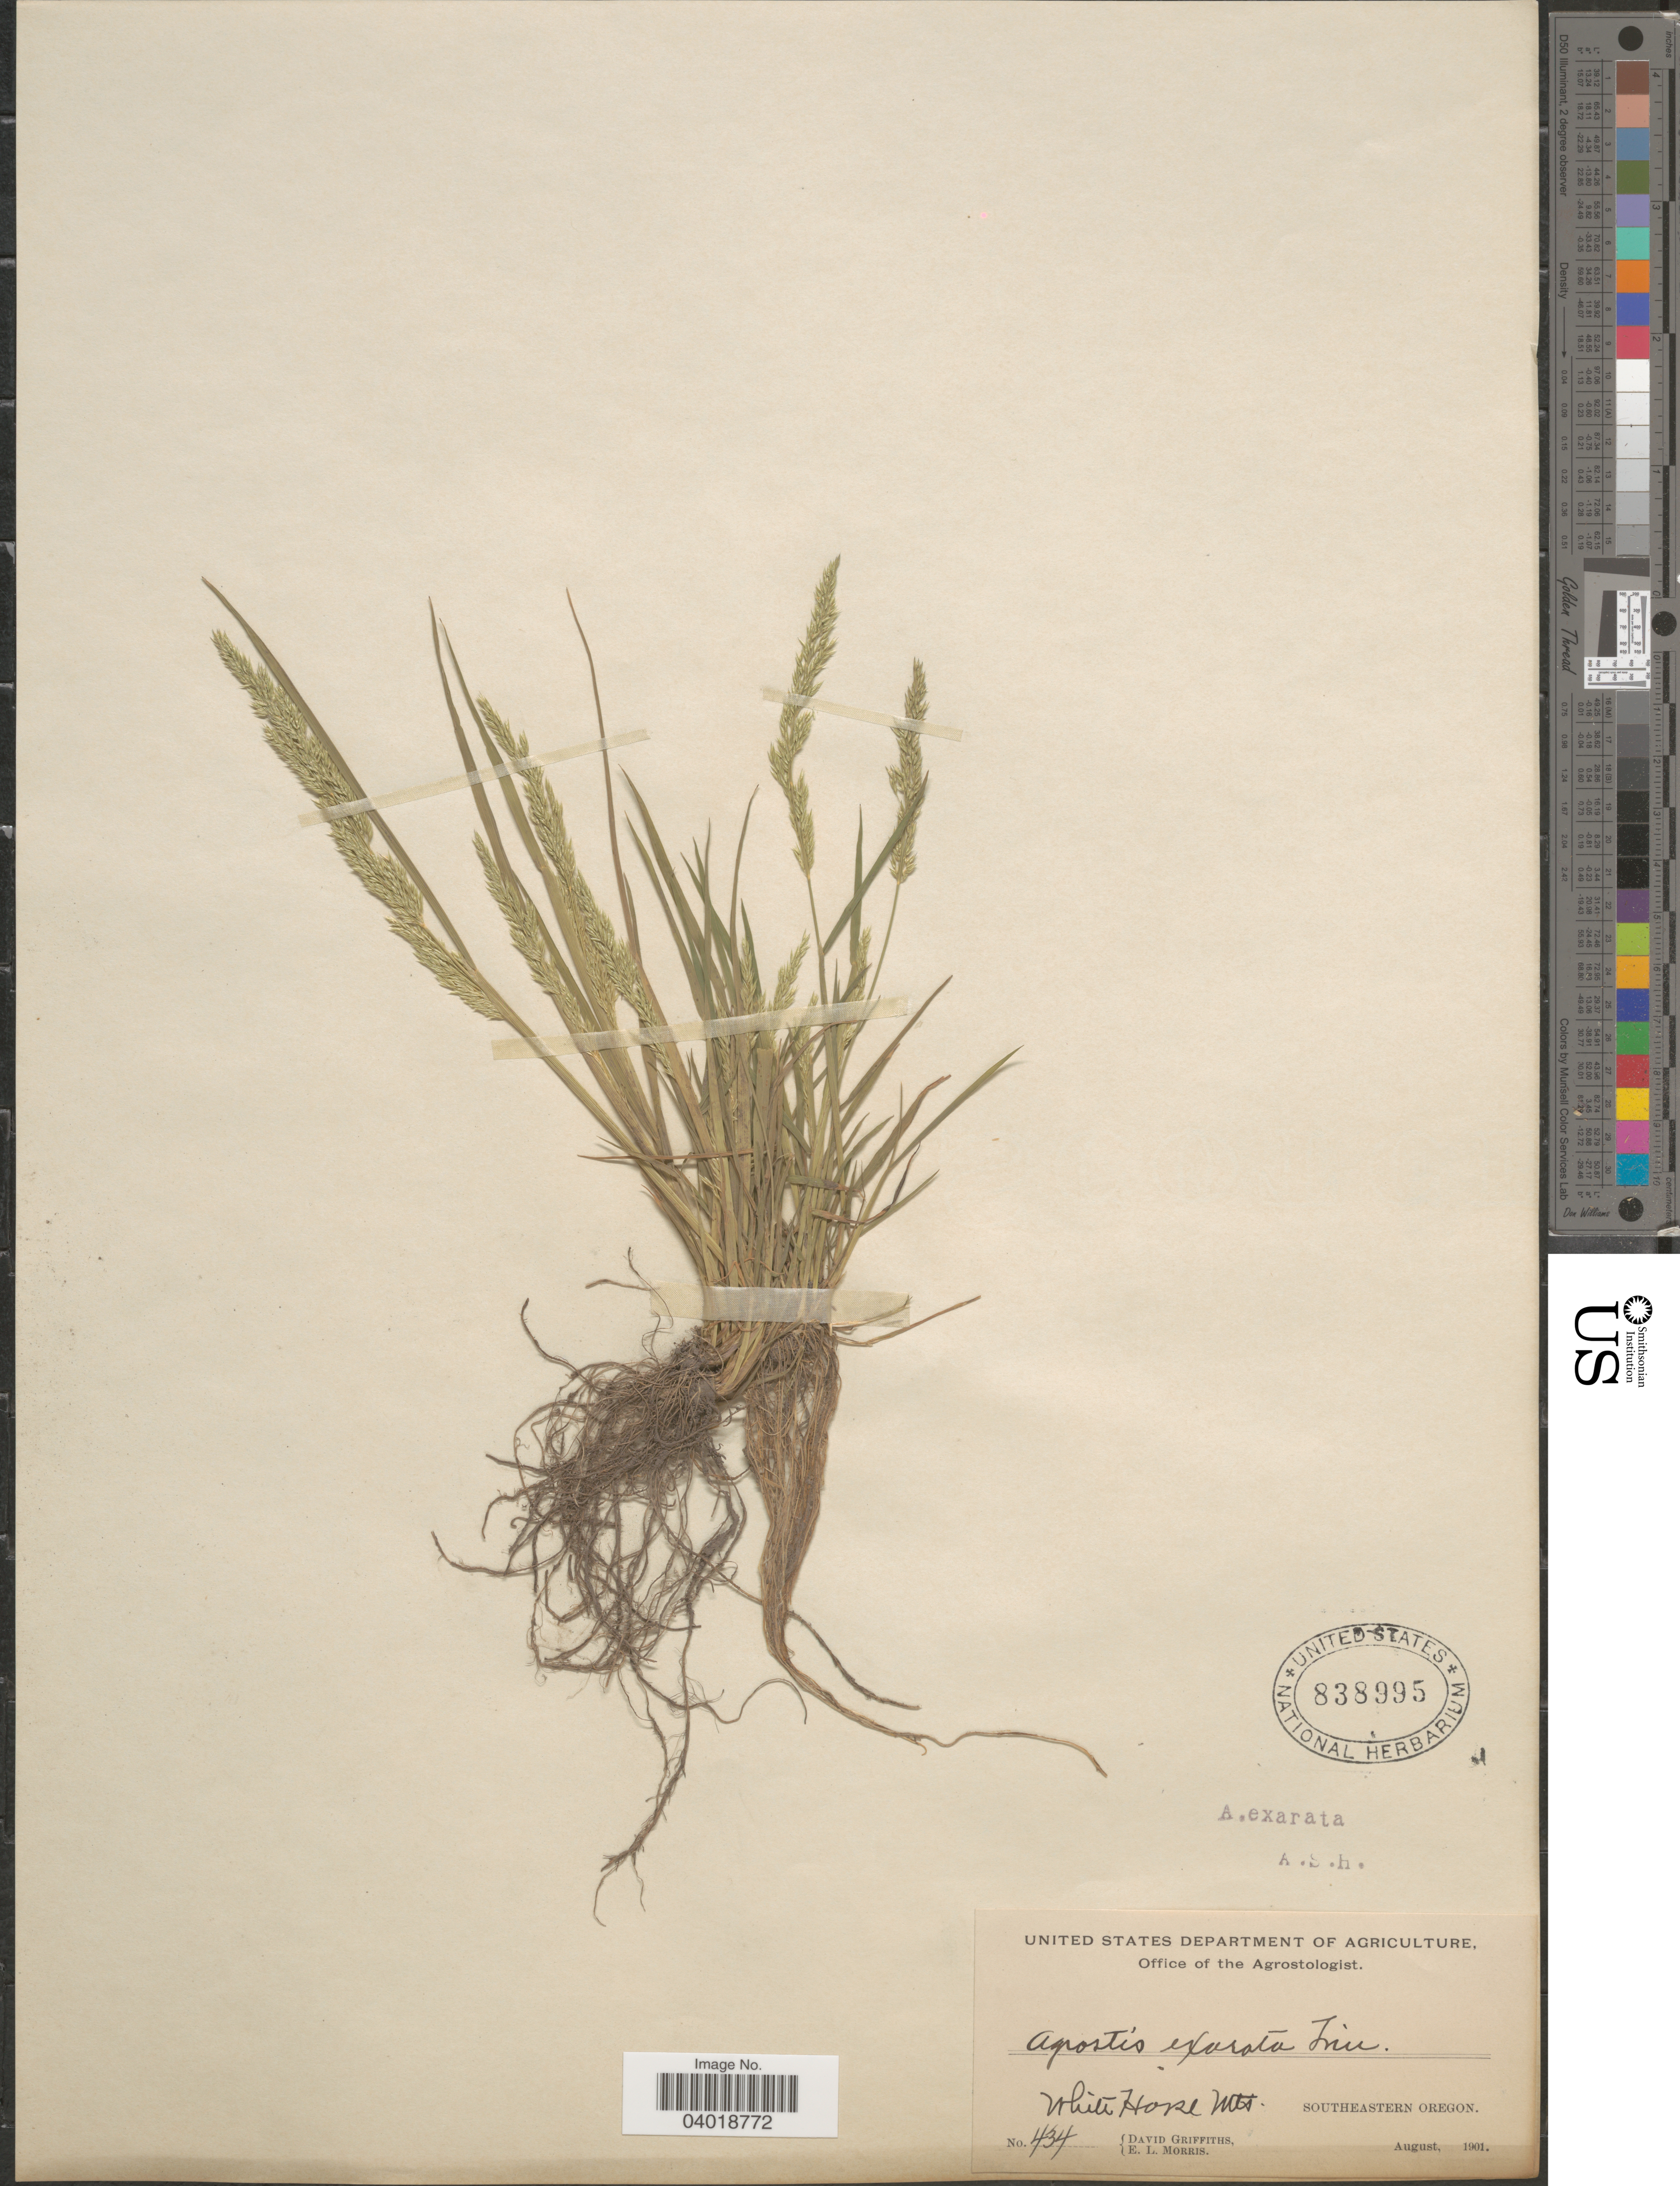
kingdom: Plantae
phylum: Tracheophyta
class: Liliopsida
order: Poales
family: Poaceae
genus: Agrostis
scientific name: Agrostis exarata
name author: Trin.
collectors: D. Griffiths & E. Morris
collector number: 434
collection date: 1901-08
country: United States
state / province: Oregon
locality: White Horse Mts. Southeastern Oregon.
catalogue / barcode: US 838995